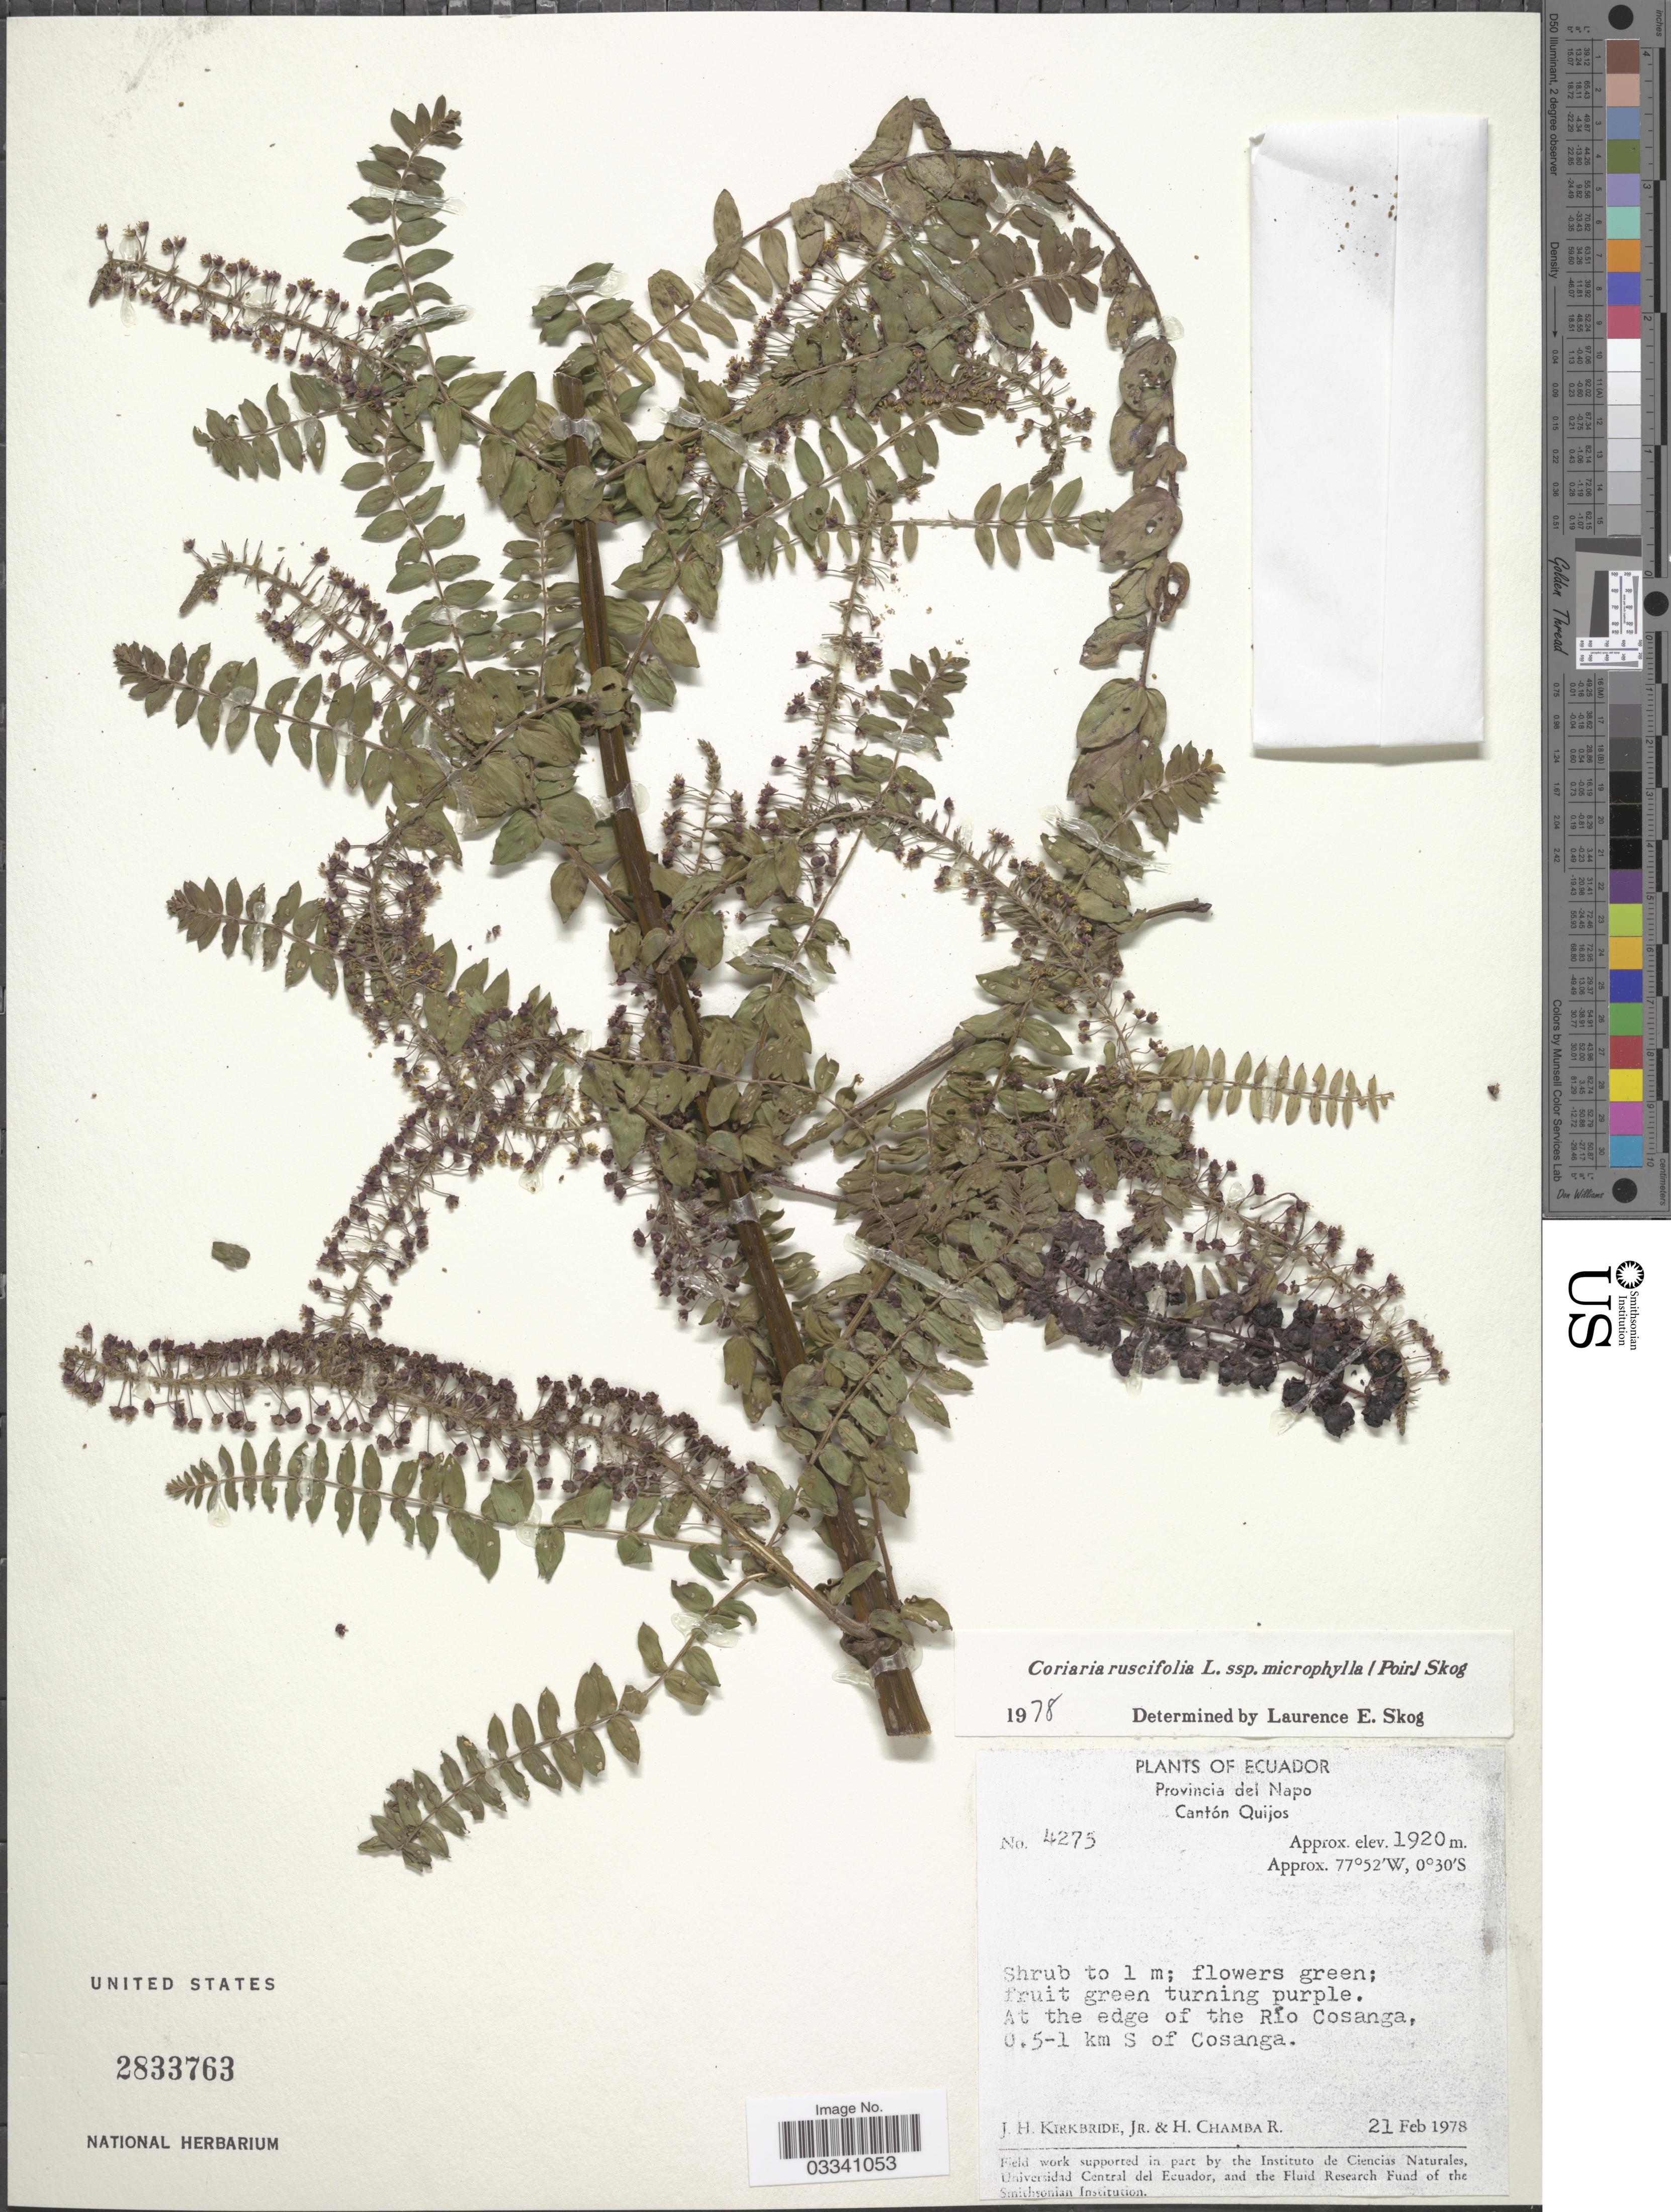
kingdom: Plantae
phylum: Tracheophyta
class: Magnoliopsida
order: Cucurbitales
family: Coriariaceae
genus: Coriaria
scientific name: Coriaria ruscifolia subsp. microphylla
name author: (Poir.) L.E. Skog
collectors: J. H. Kirkbride & H. Chamba R.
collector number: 4275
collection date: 1978-02-21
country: Ecuador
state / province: Napo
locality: Cantón Quijos. At the edge of the Río Cosanga, 0.5-1 km S of Cosanga.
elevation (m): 1920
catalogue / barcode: US 2833763